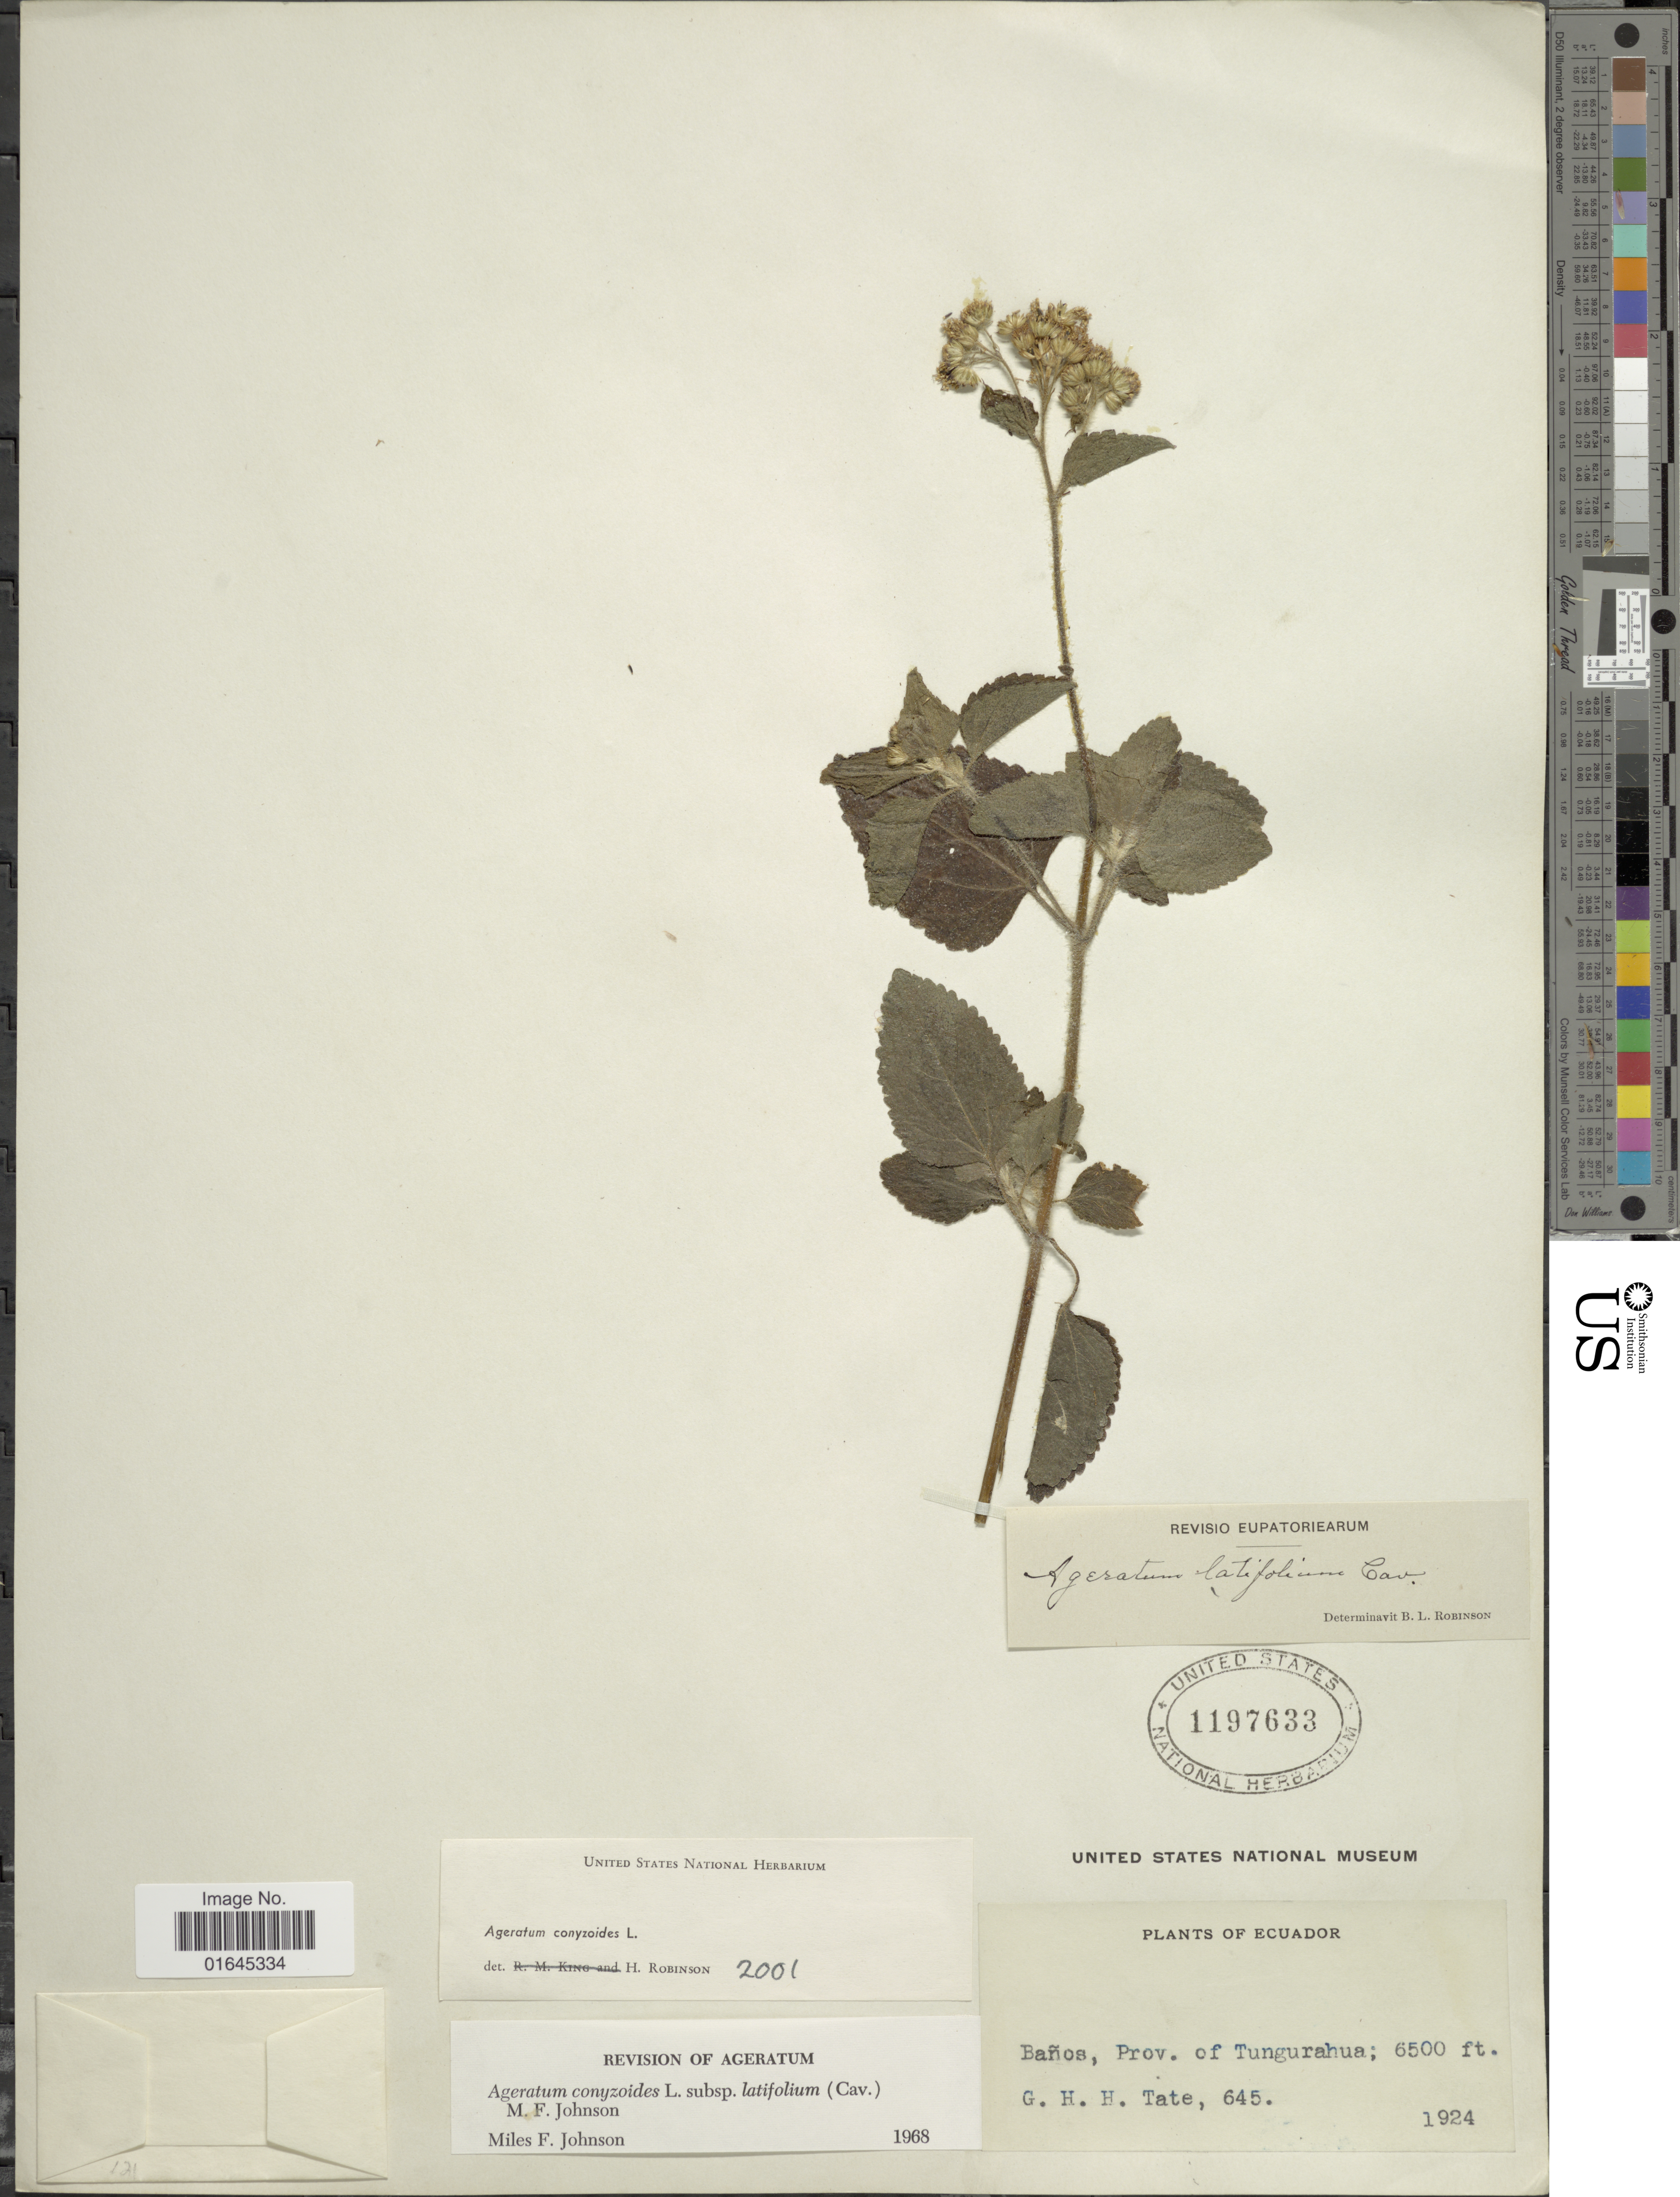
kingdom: Plantae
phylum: Tracheophyta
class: Magnoliopsida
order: Asterales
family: Asteraceae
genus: Ageratum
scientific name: Ageratum conyzoides subsp. conyzoides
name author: L.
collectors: G. Tate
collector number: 645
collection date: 1924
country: Ecuador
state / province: Tungurahua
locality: Baños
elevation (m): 1981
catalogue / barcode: US 1197633